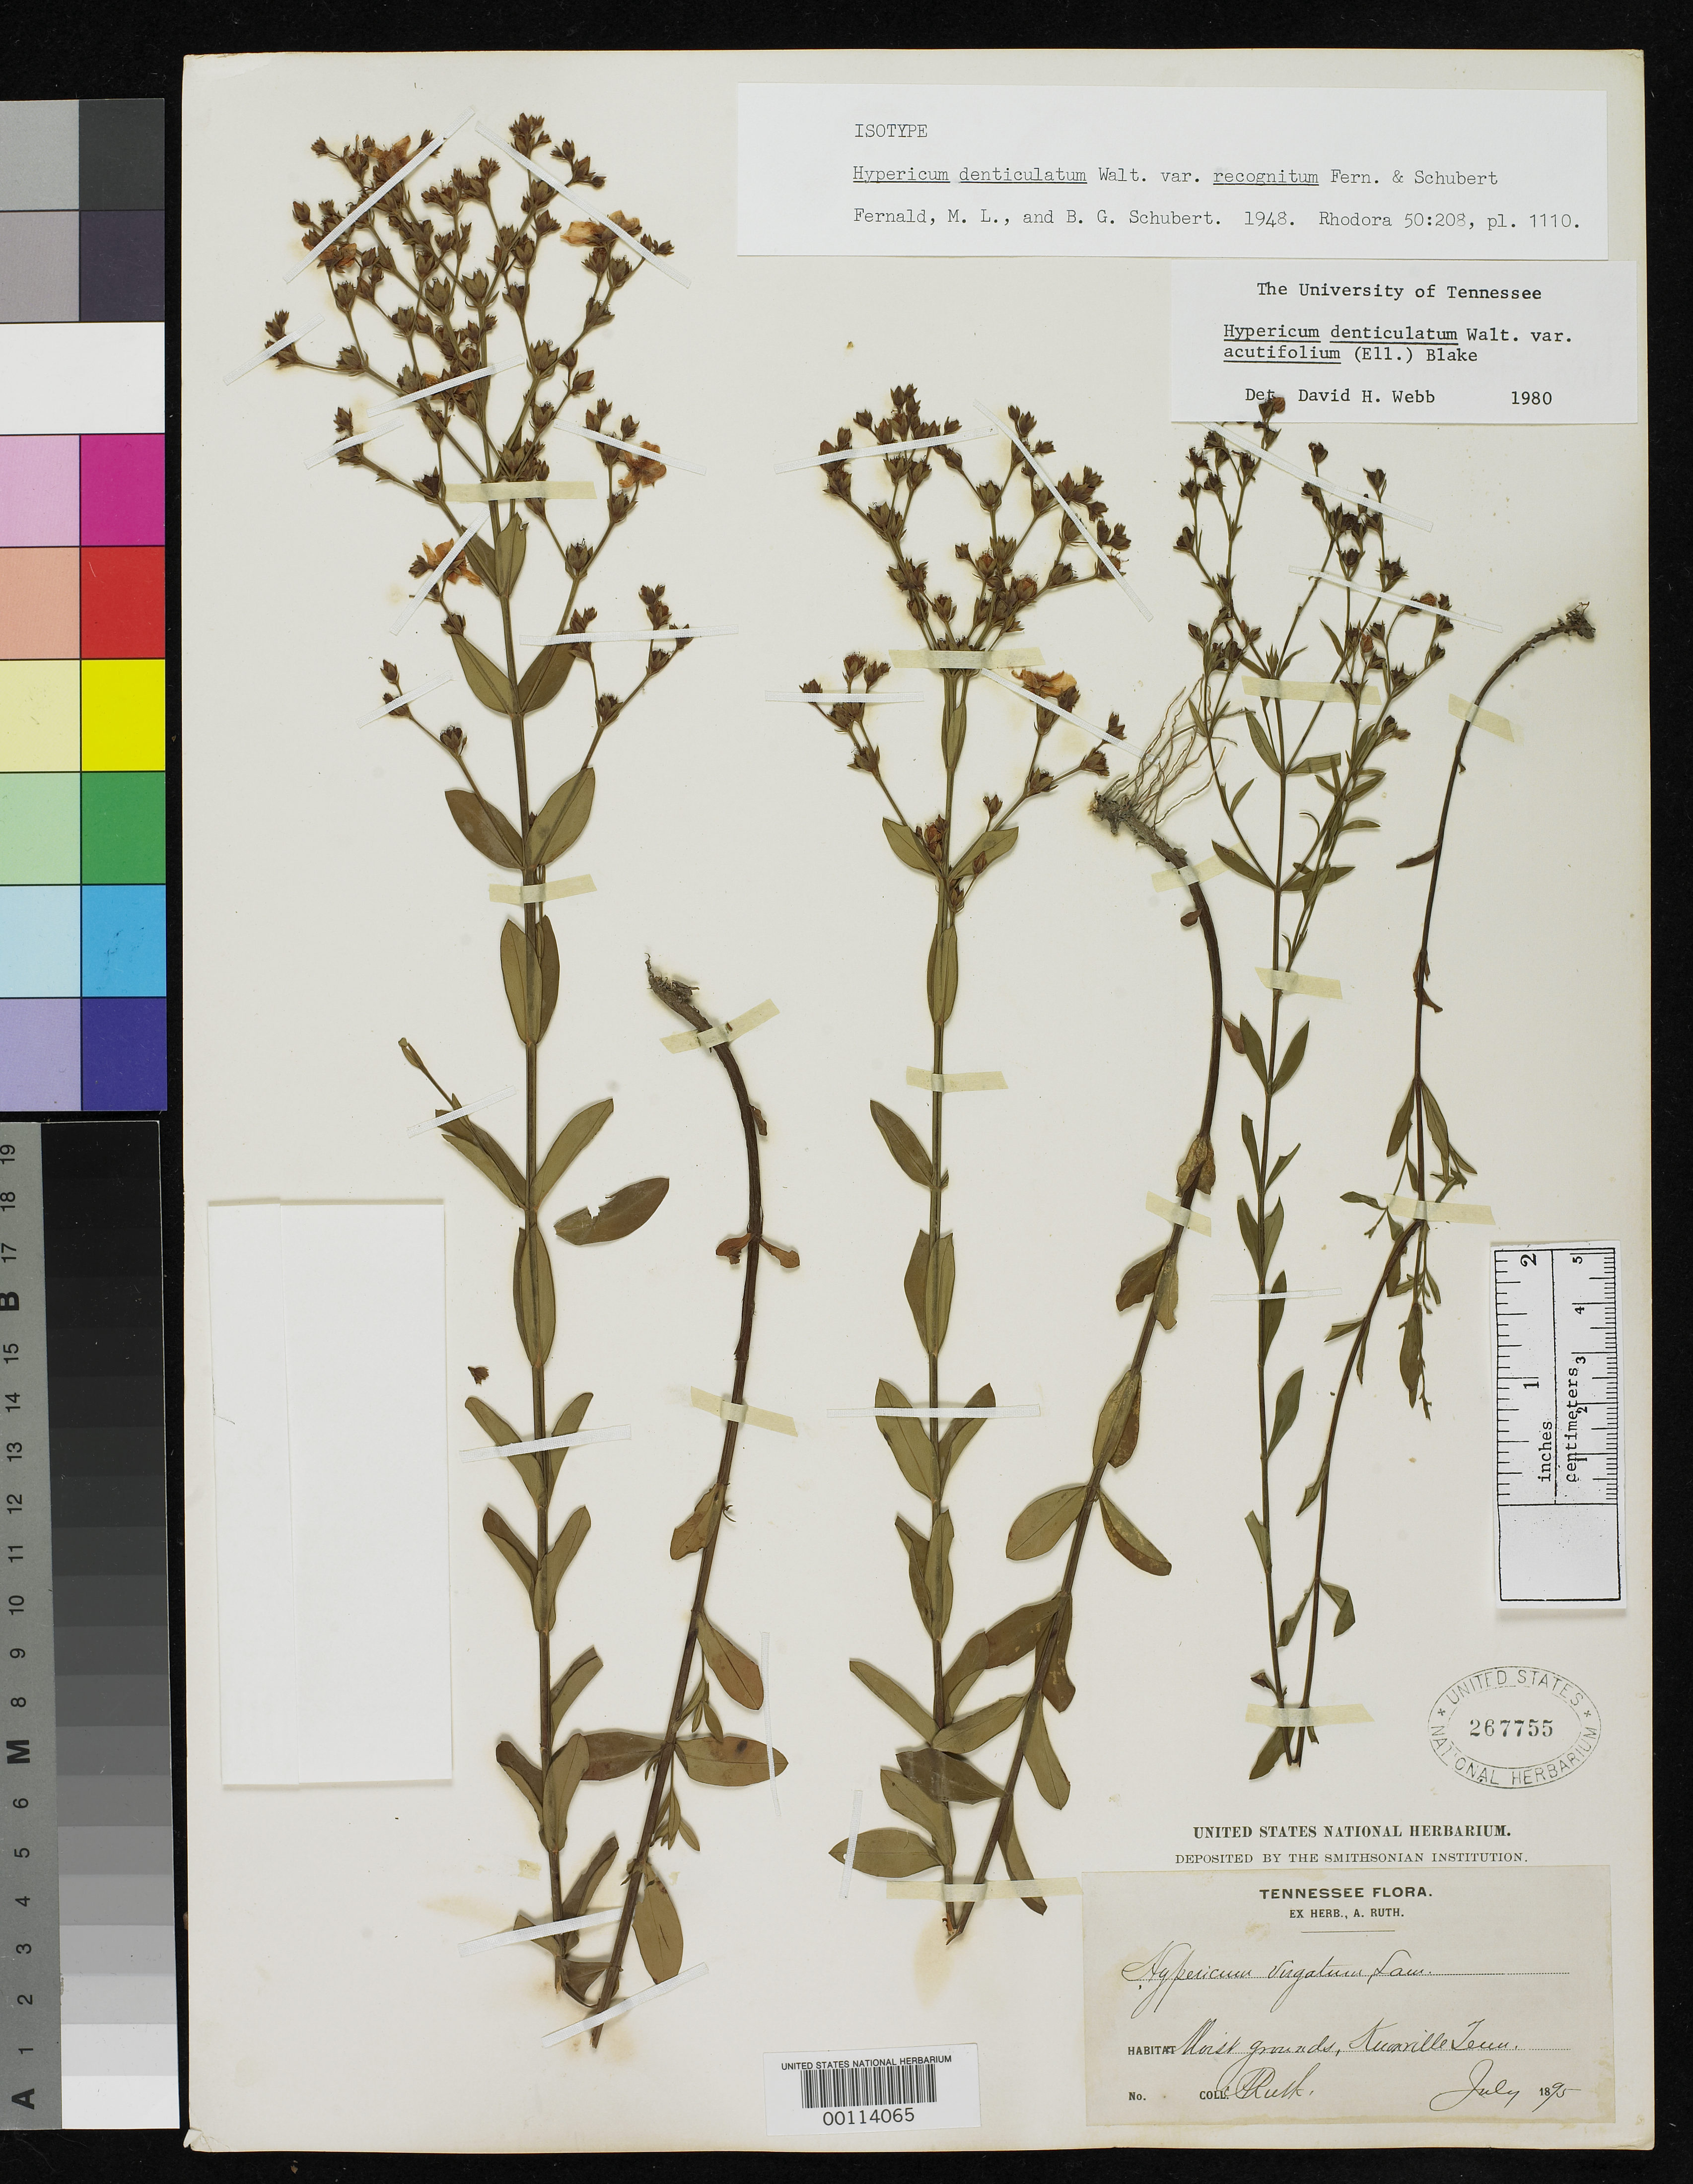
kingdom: Plantae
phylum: Tracheophyta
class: Magnoliopsida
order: Malpighiales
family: Hypericaceae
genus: Hypericum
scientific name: Hypericum denticulatum var. recognitum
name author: Fernald & B.G. Schub.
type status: Isotype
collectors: A. Ruth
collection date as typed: Jul 1895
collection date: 1895-07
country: United States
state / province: Tennessee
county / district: Knox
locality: Knoxville.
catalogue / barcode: US 267755